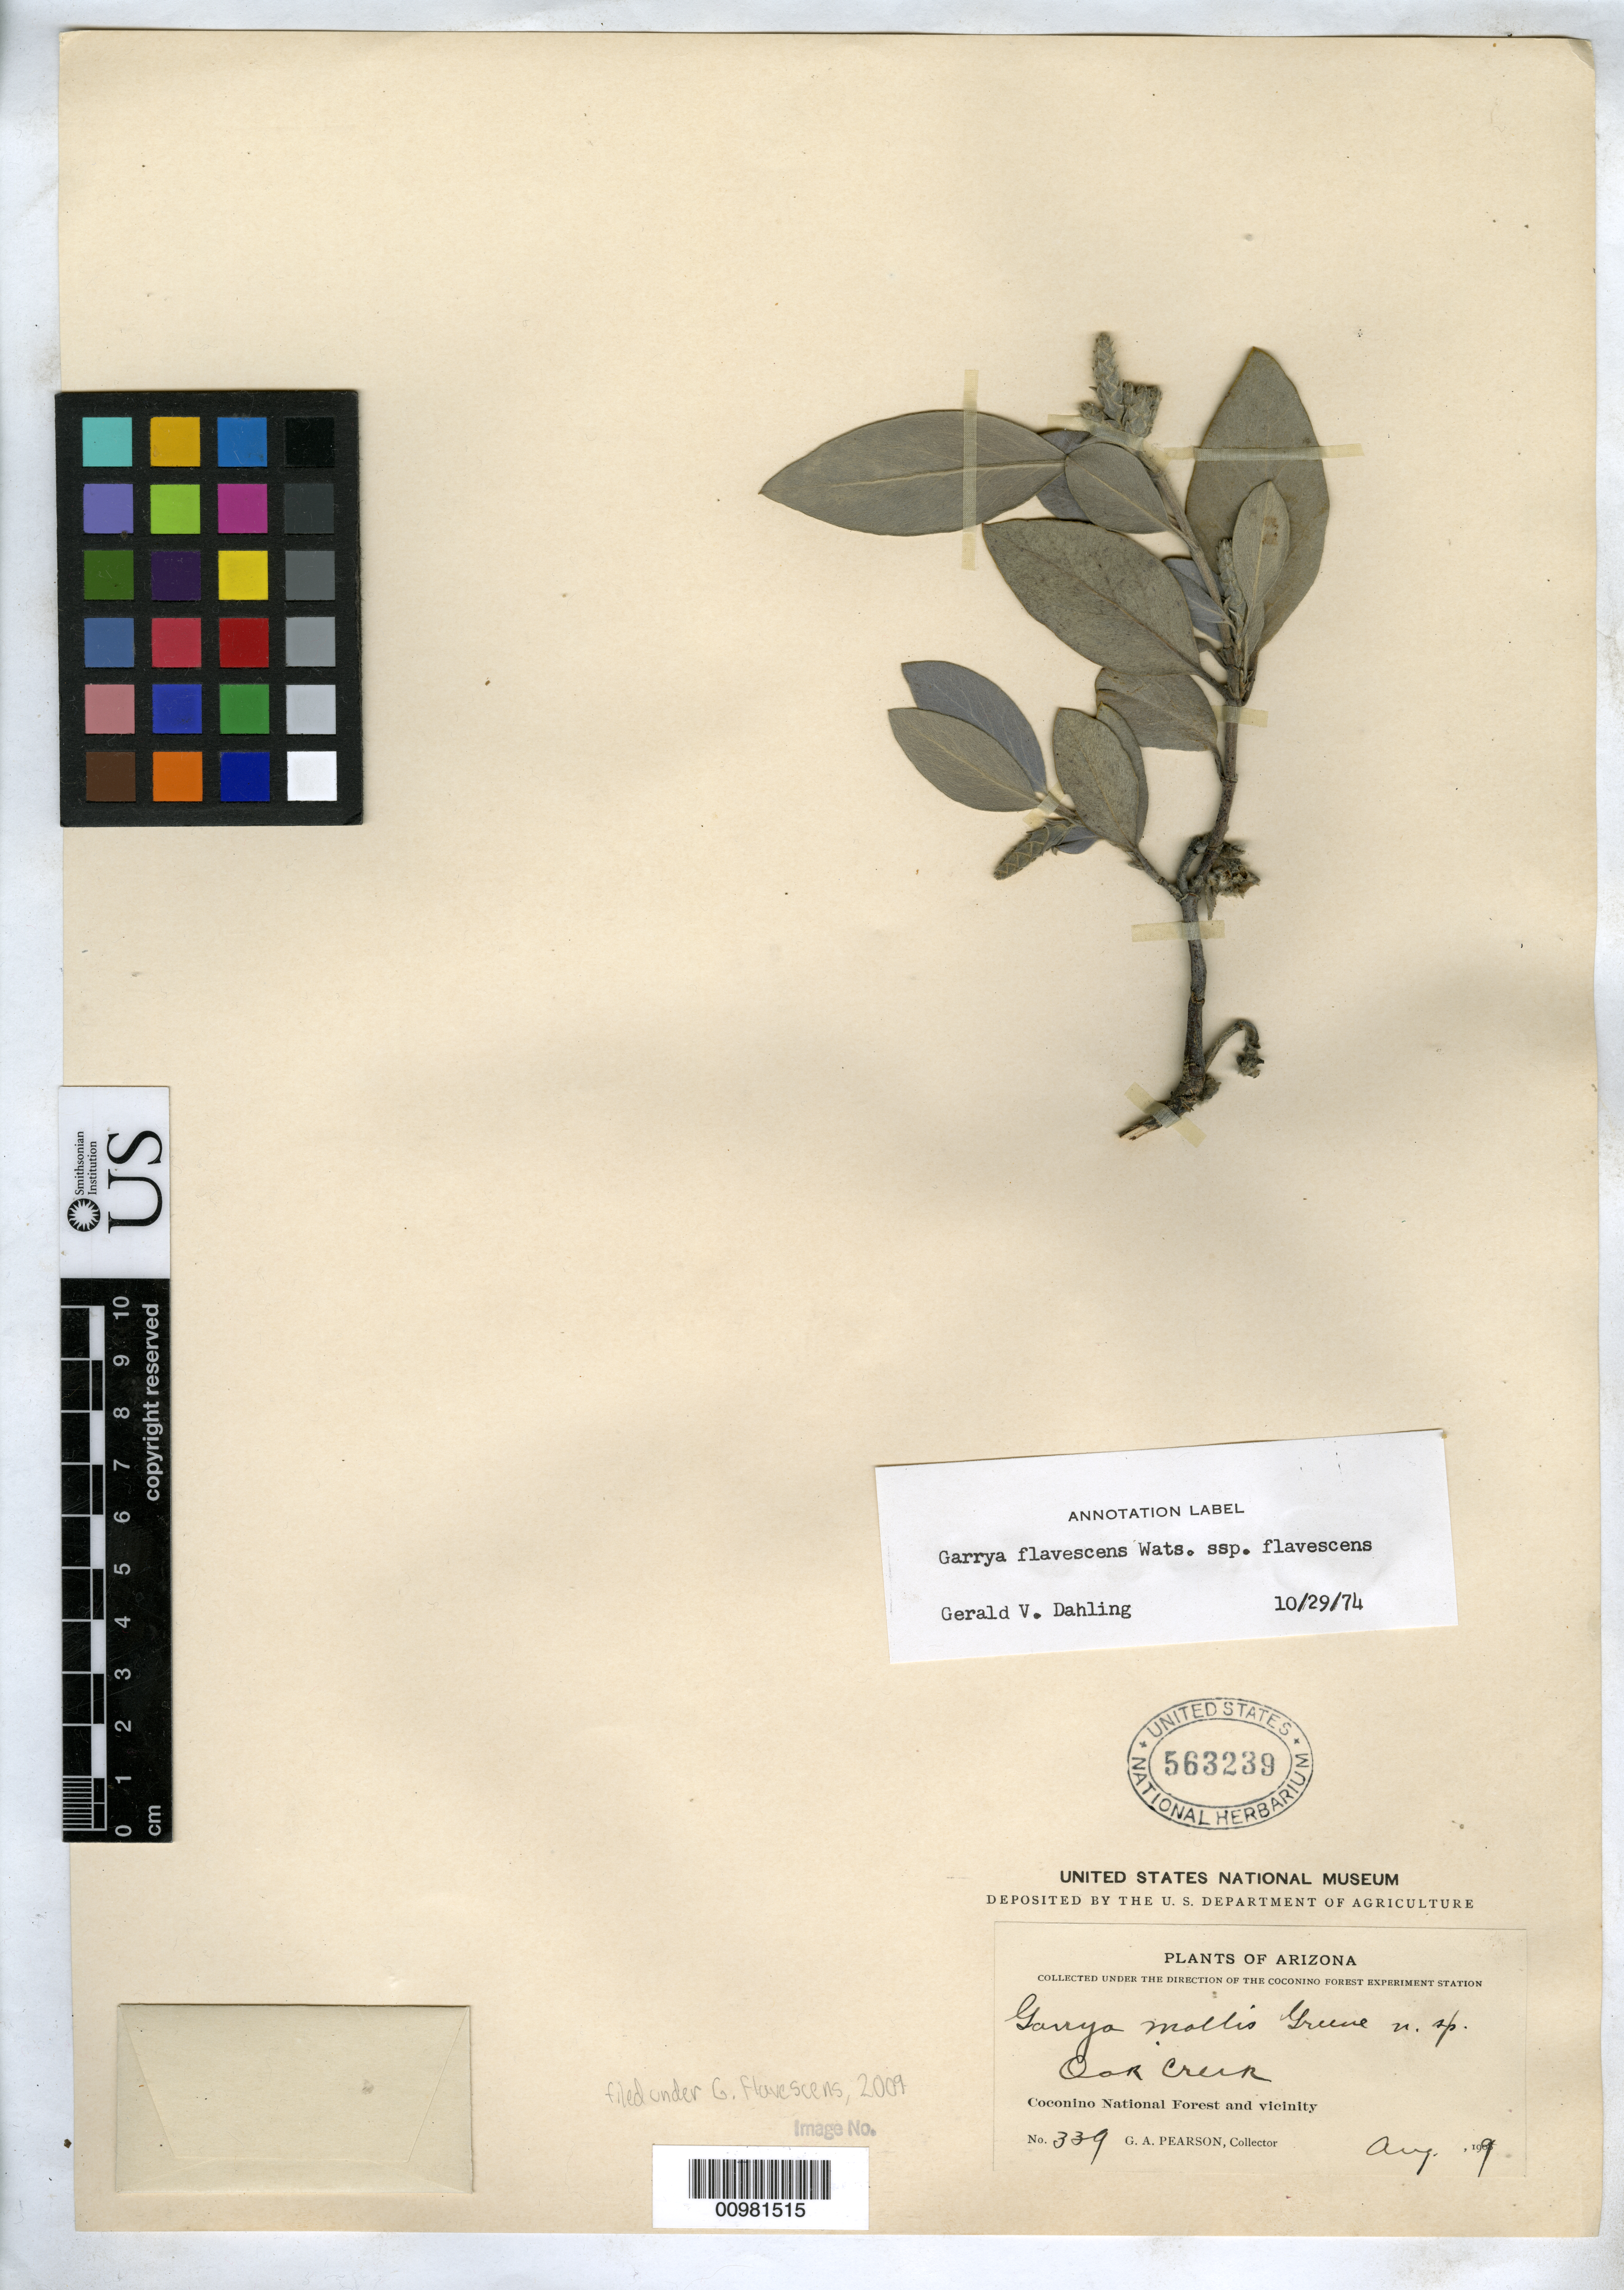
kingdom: Plantae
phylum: Tracheophyta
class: Magnoliopsida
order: Garryales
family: Garryaceae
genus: Garrya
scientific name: Garrya mollis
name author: Greene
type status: Type Collection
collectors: G. A. Pearson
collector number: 339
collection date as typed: Aug 1809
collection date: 1809-08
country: United States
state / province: Arizona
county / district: Yavapai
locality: Oak Creek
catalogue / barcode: US 563239